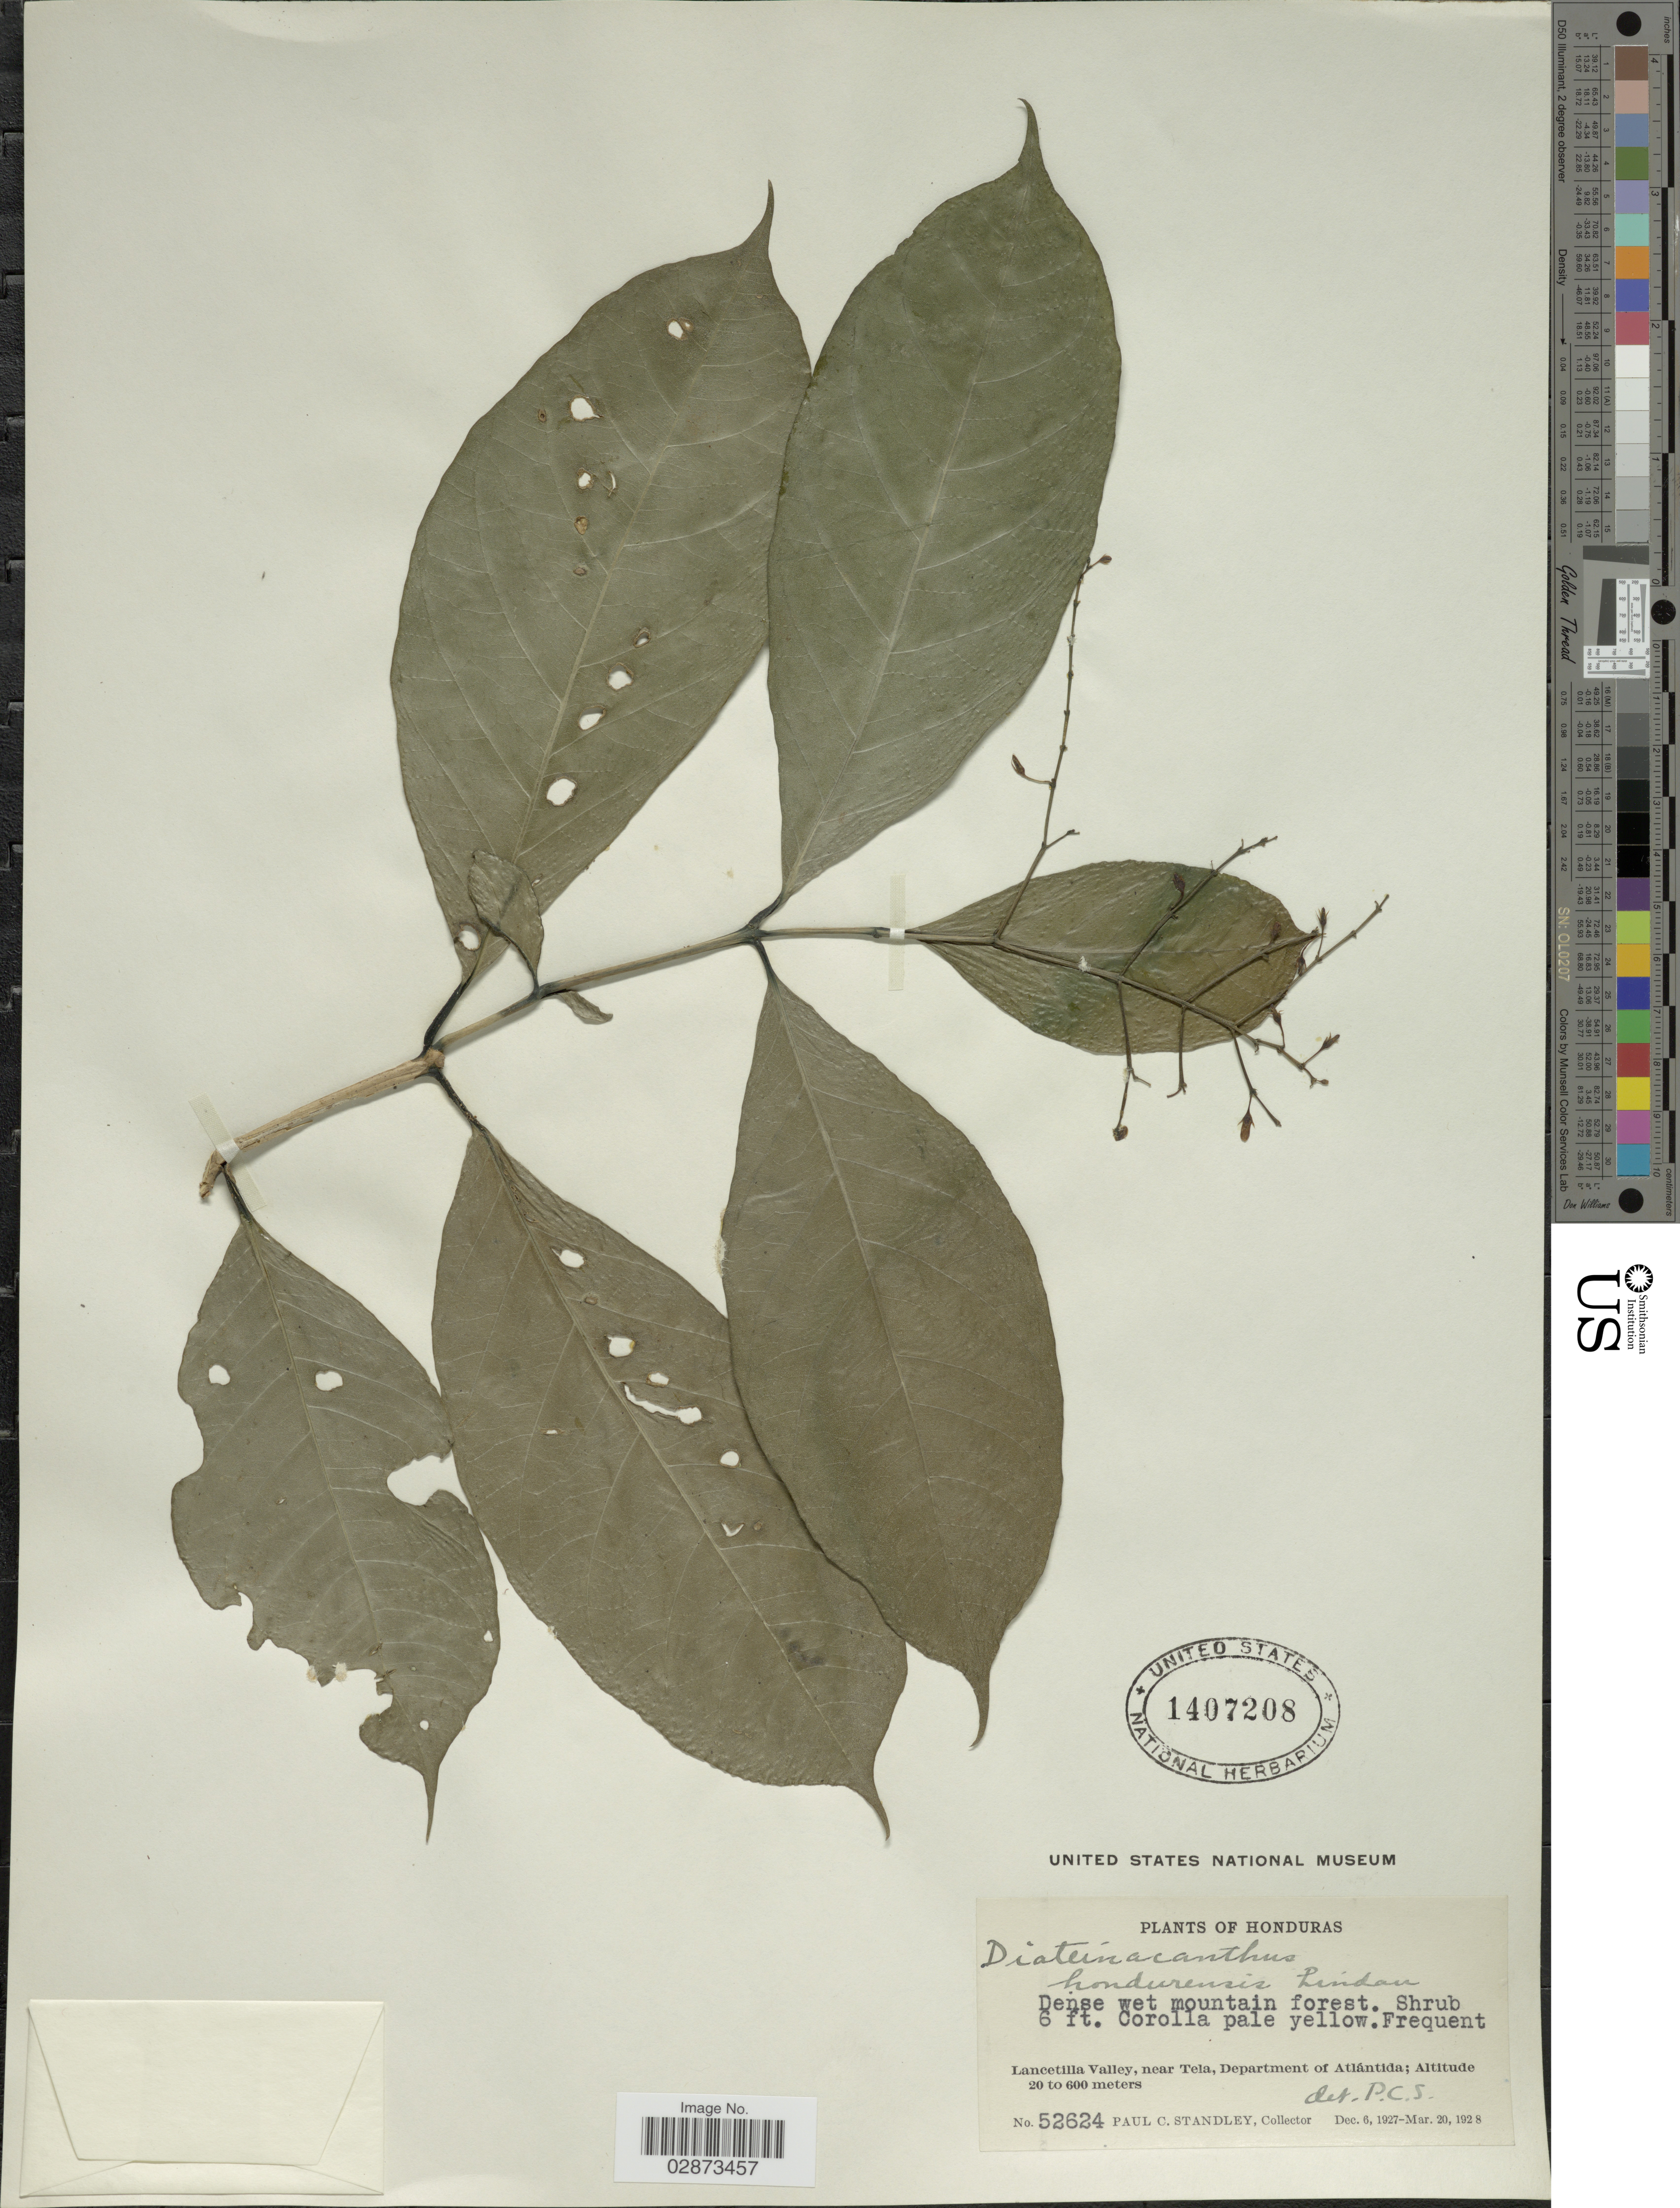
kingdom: Plantae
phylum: Tracheophyta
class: Magnoliopsida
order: Lamiales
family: Acanthaceae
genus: Odontonema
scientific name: Odontonema hondurensis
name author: (Lindau) D.N. Gibson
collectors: P. C. Standley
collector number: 52624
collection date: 1927-12-06/1928-03-20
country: Honduras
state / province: Atlántida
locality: Lancetilla Valley, near Tela, Department of Atlántida.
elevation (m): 20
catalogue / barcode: US 1407208